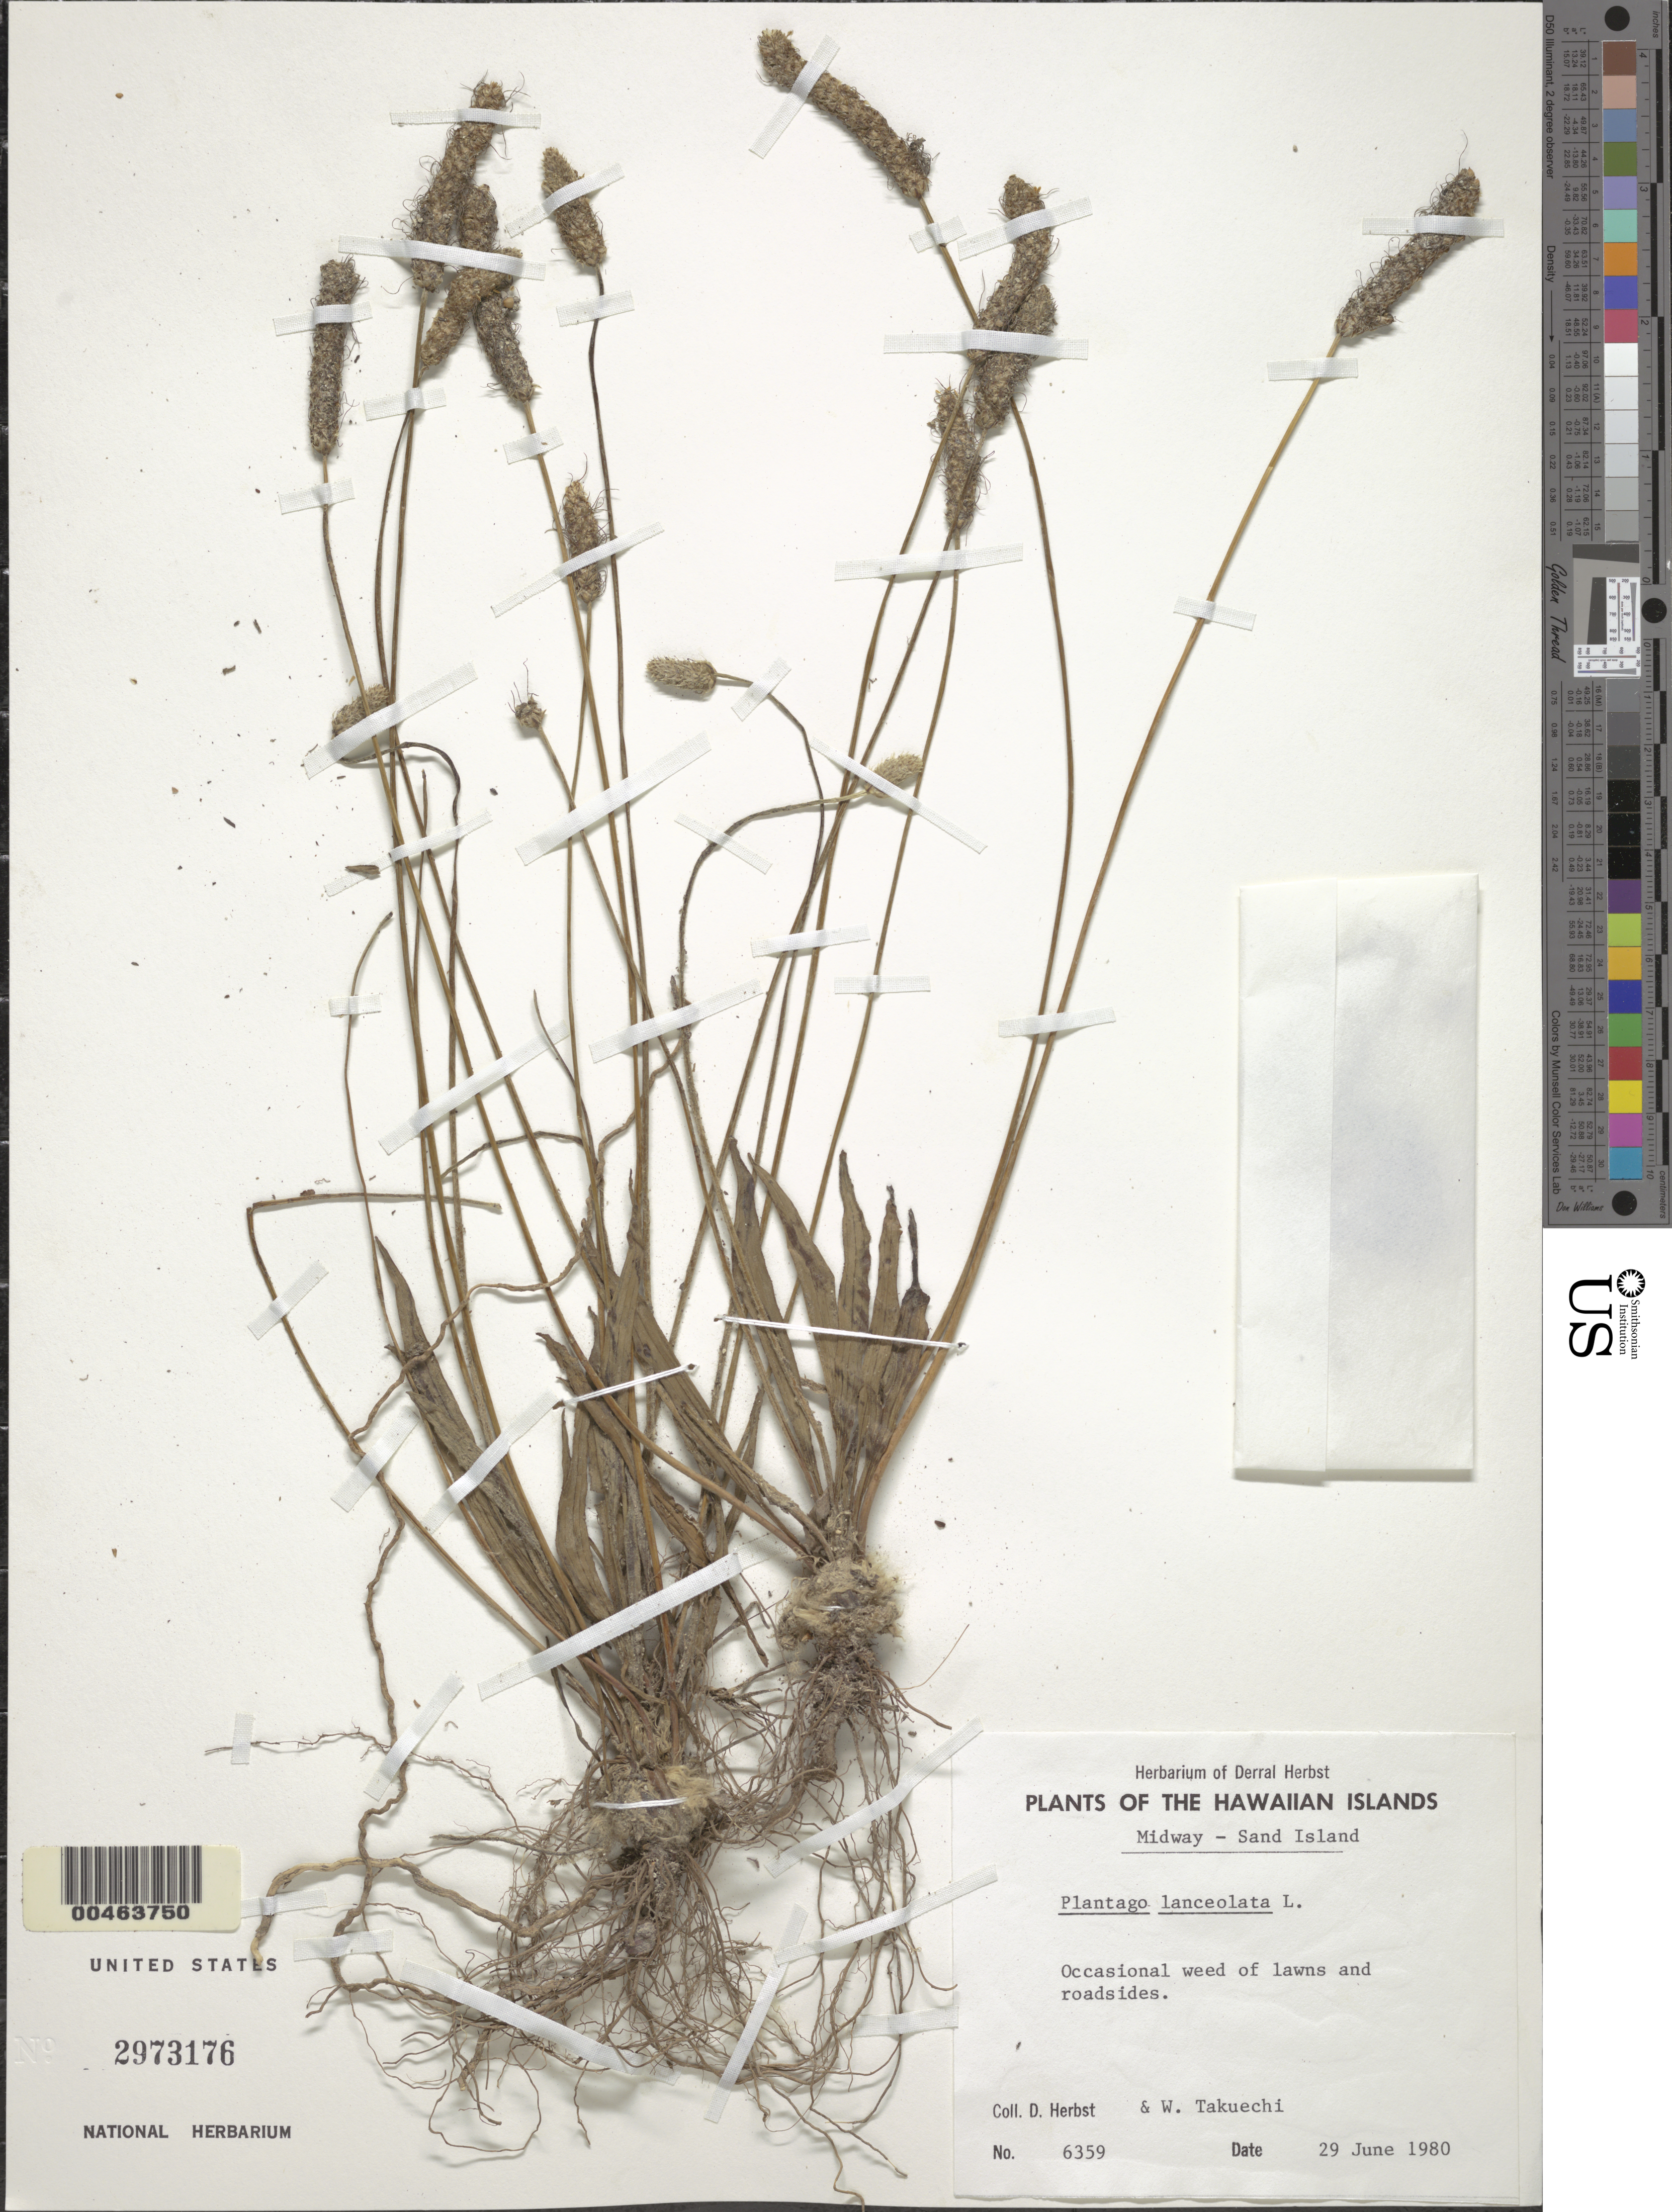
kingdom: Plantae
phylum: Tracheophyta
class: Magnoliopsida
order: Lamiales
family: Plantaginaceae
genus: Plantago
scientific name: Plantago lanceolata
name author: L.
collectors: D. R. Herbst & W. N. Takeuchi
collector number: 6359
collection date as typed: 29 Jun 1980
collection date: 1980-06-29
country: U.S. Administered Pacific Islands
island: Midway Atoll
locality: Midway, Sand Islet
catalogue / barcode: US 2973176